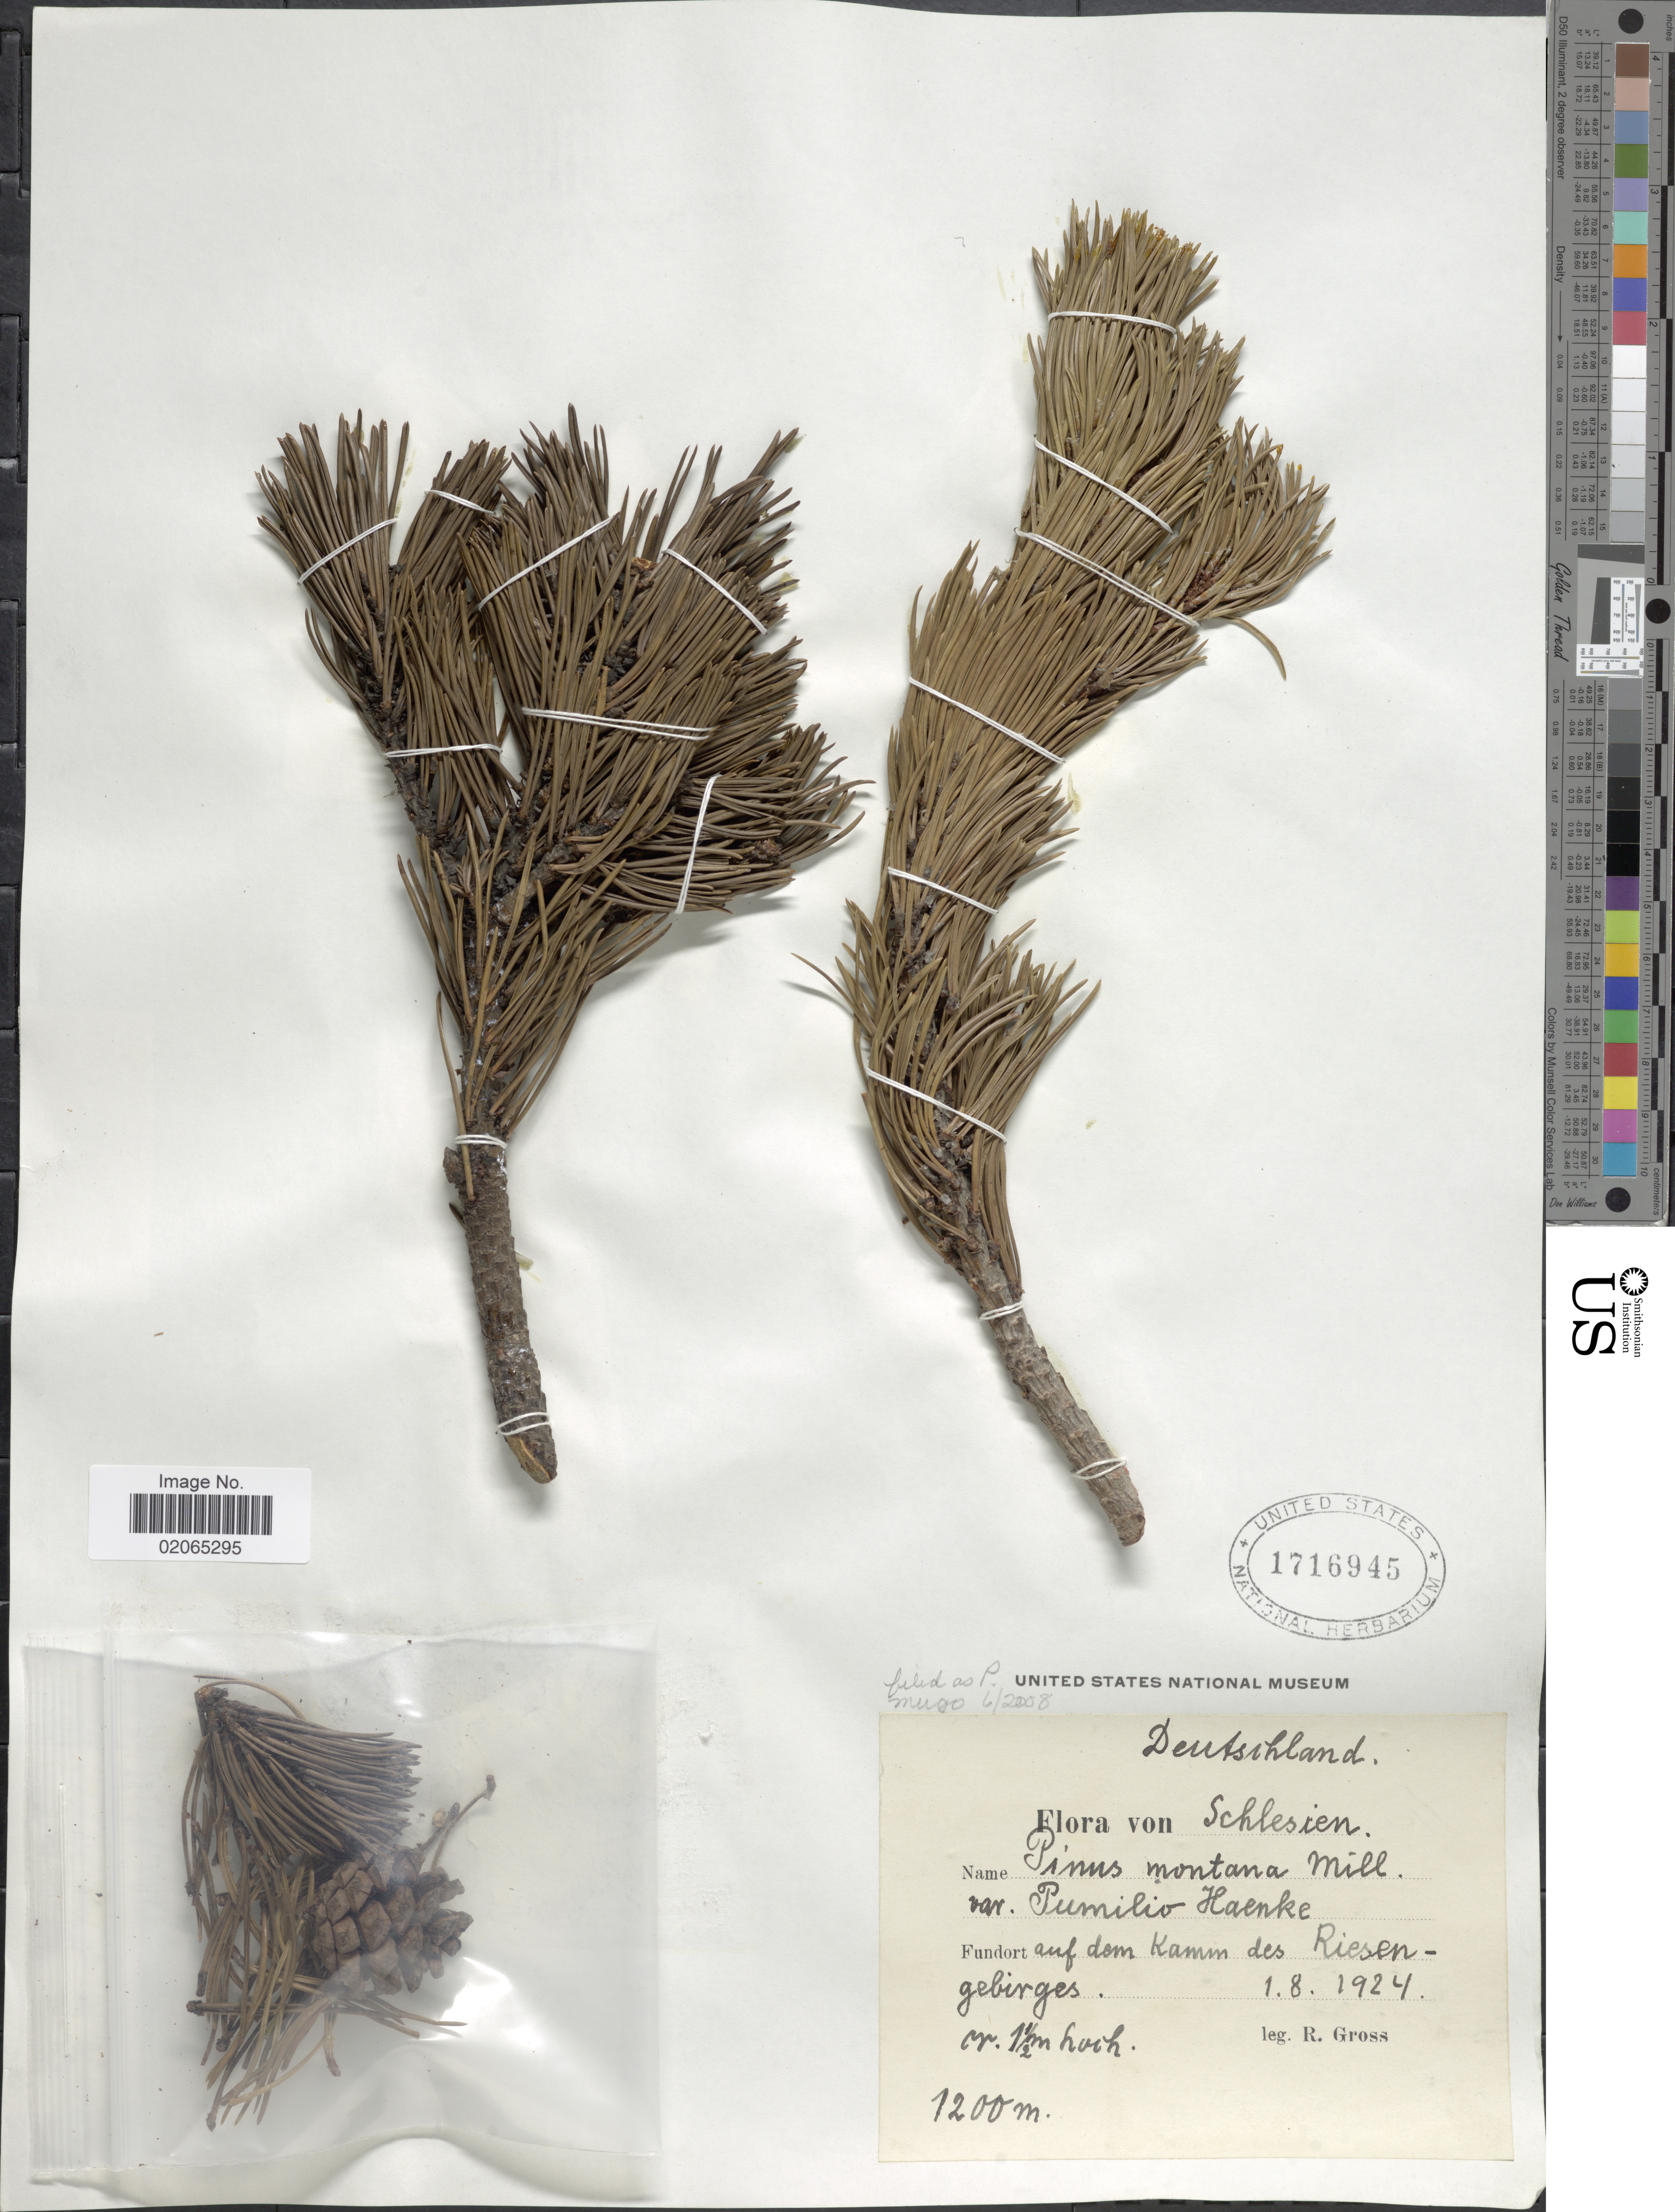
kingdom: Plantae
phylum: Tracheophyta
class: Pinopsida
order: Pinales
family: Pinaceae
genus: Pinus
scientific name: Pinus mugo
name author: Turra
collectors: R. Gross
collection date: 1924-08-01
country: Germany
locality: Schlesien. Auf dom Kamm des Riesen-gebirges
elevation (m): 1200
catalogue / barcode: US 1716945